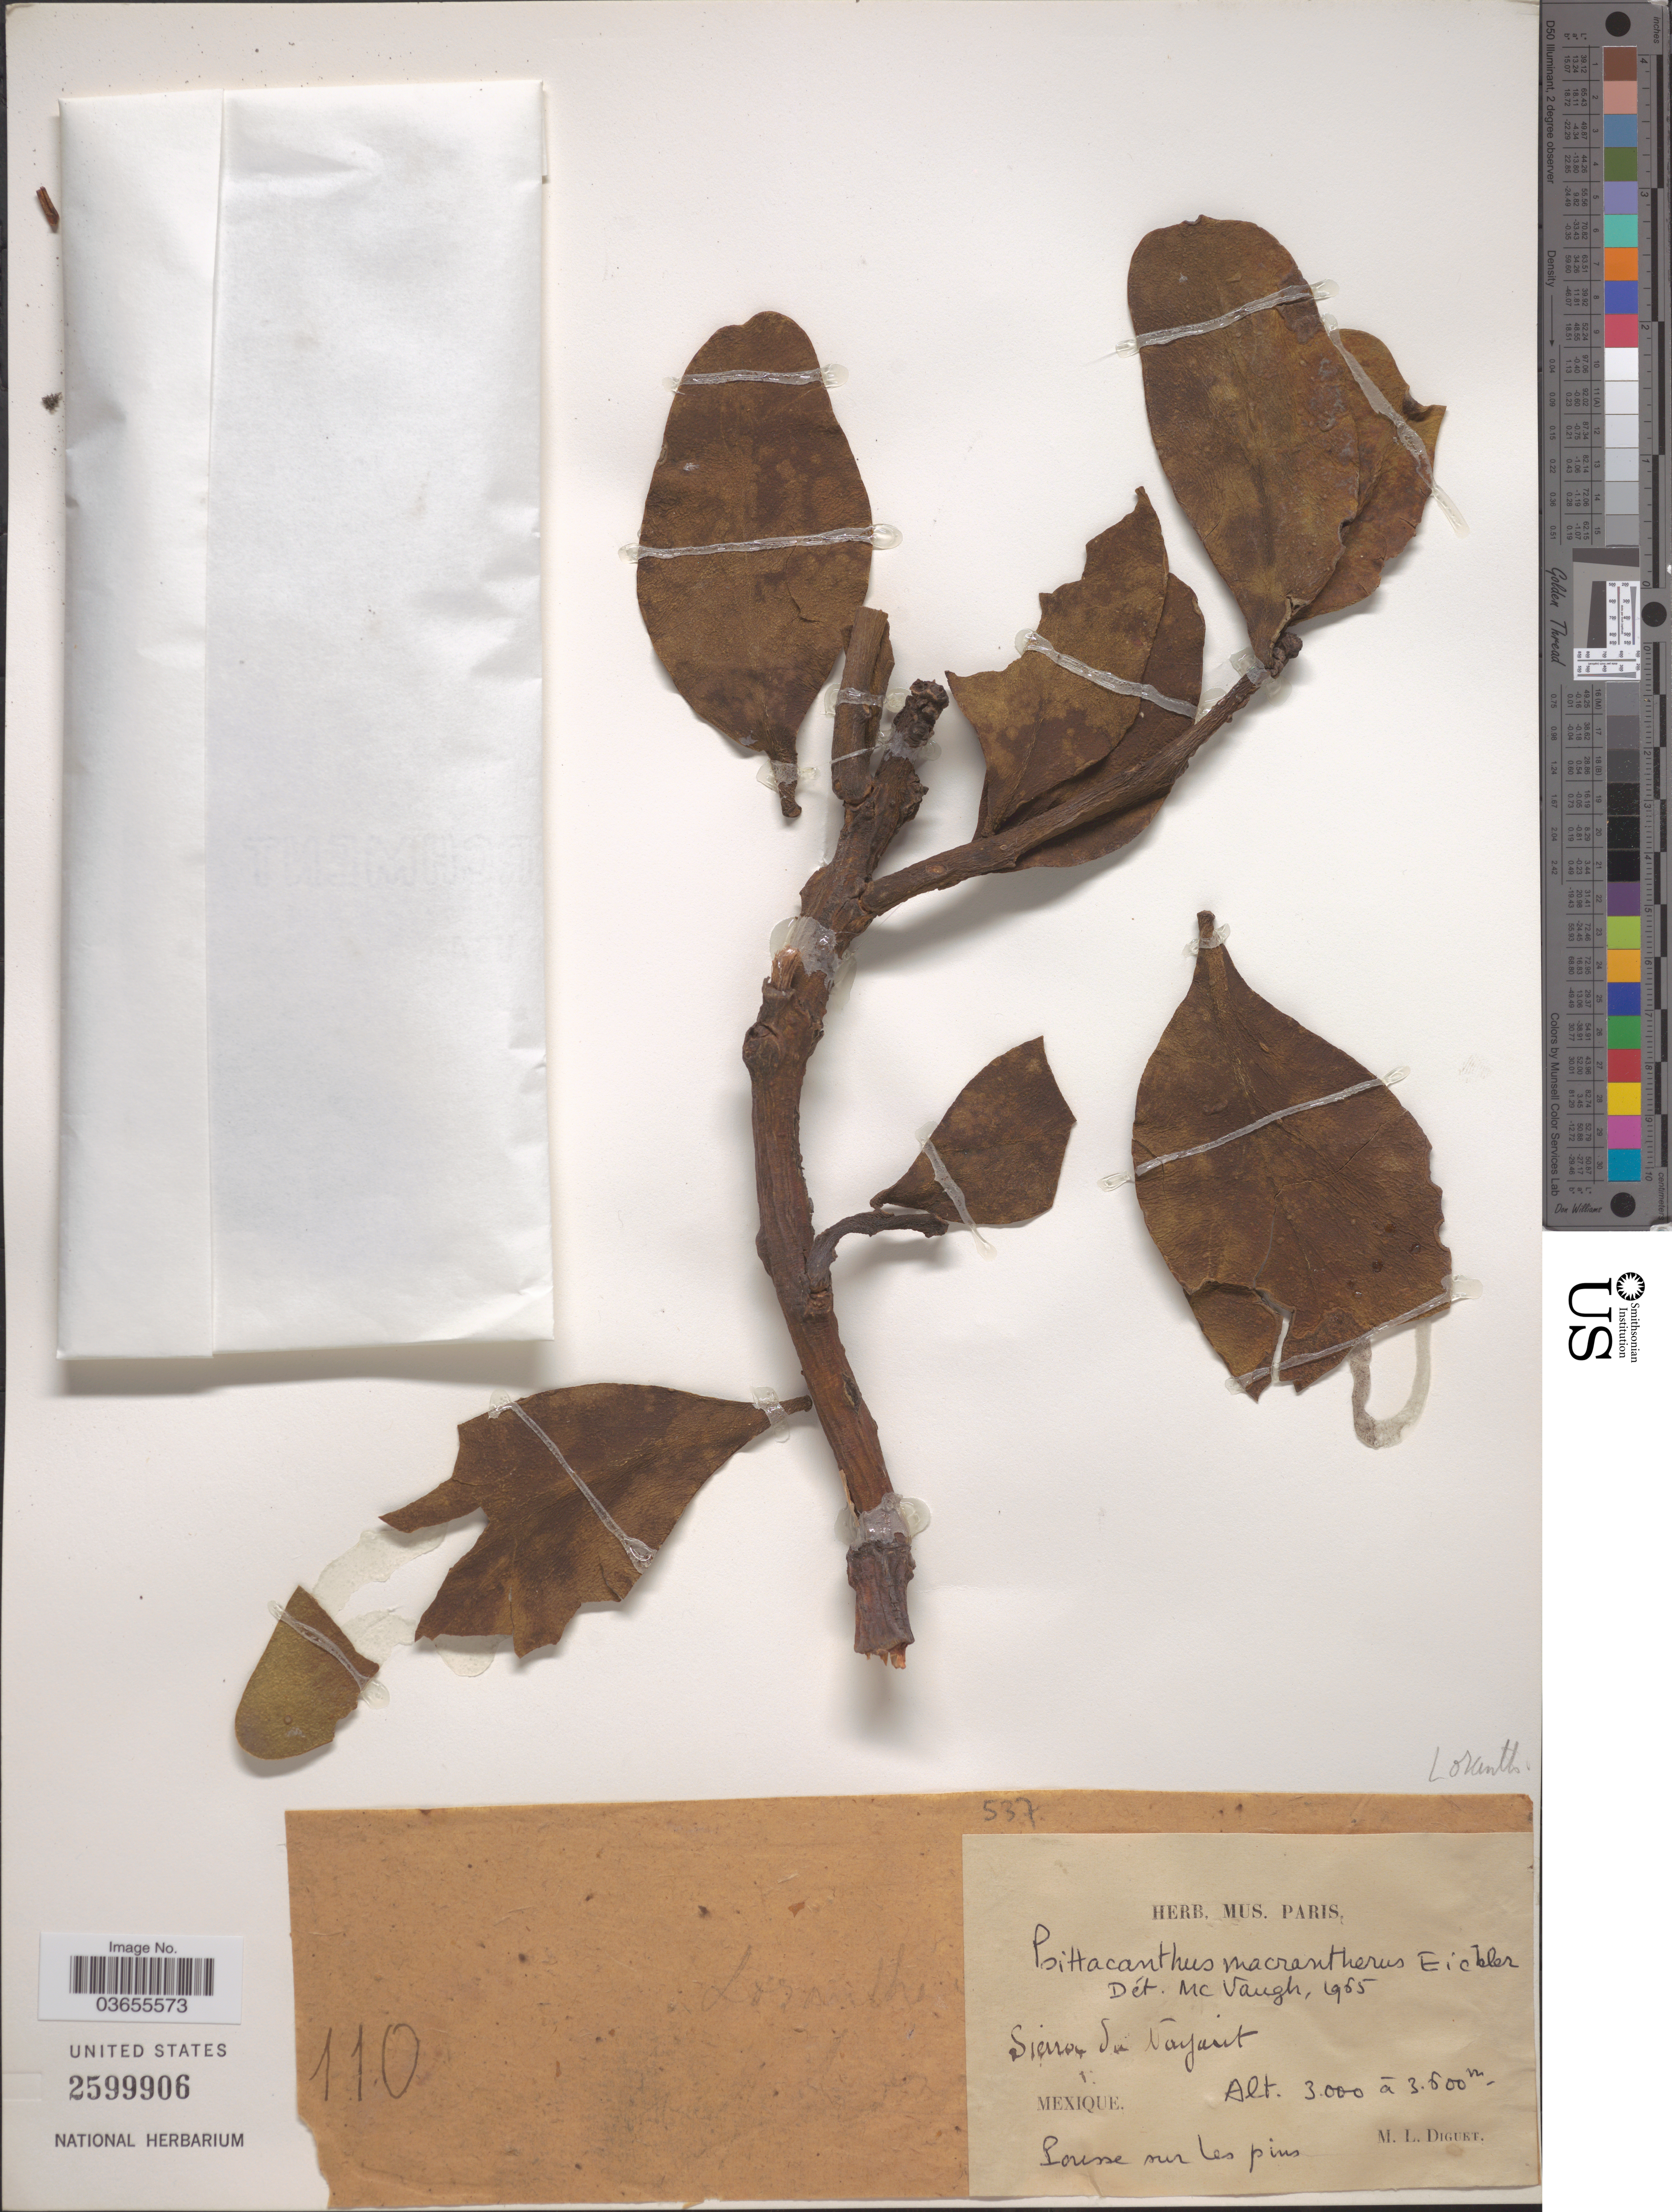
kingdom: Plantae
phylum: Tracheophyta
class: Magnoliopsida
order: Santalales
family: Loranthaceae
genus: Psittacanthus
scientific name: Psittacanthus macrantherus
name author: Eichler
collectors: M. L. Diguet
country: Mexico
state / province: Nayarit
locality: Sierra du Nayarit.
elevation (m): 3000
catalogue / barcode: US 2599906